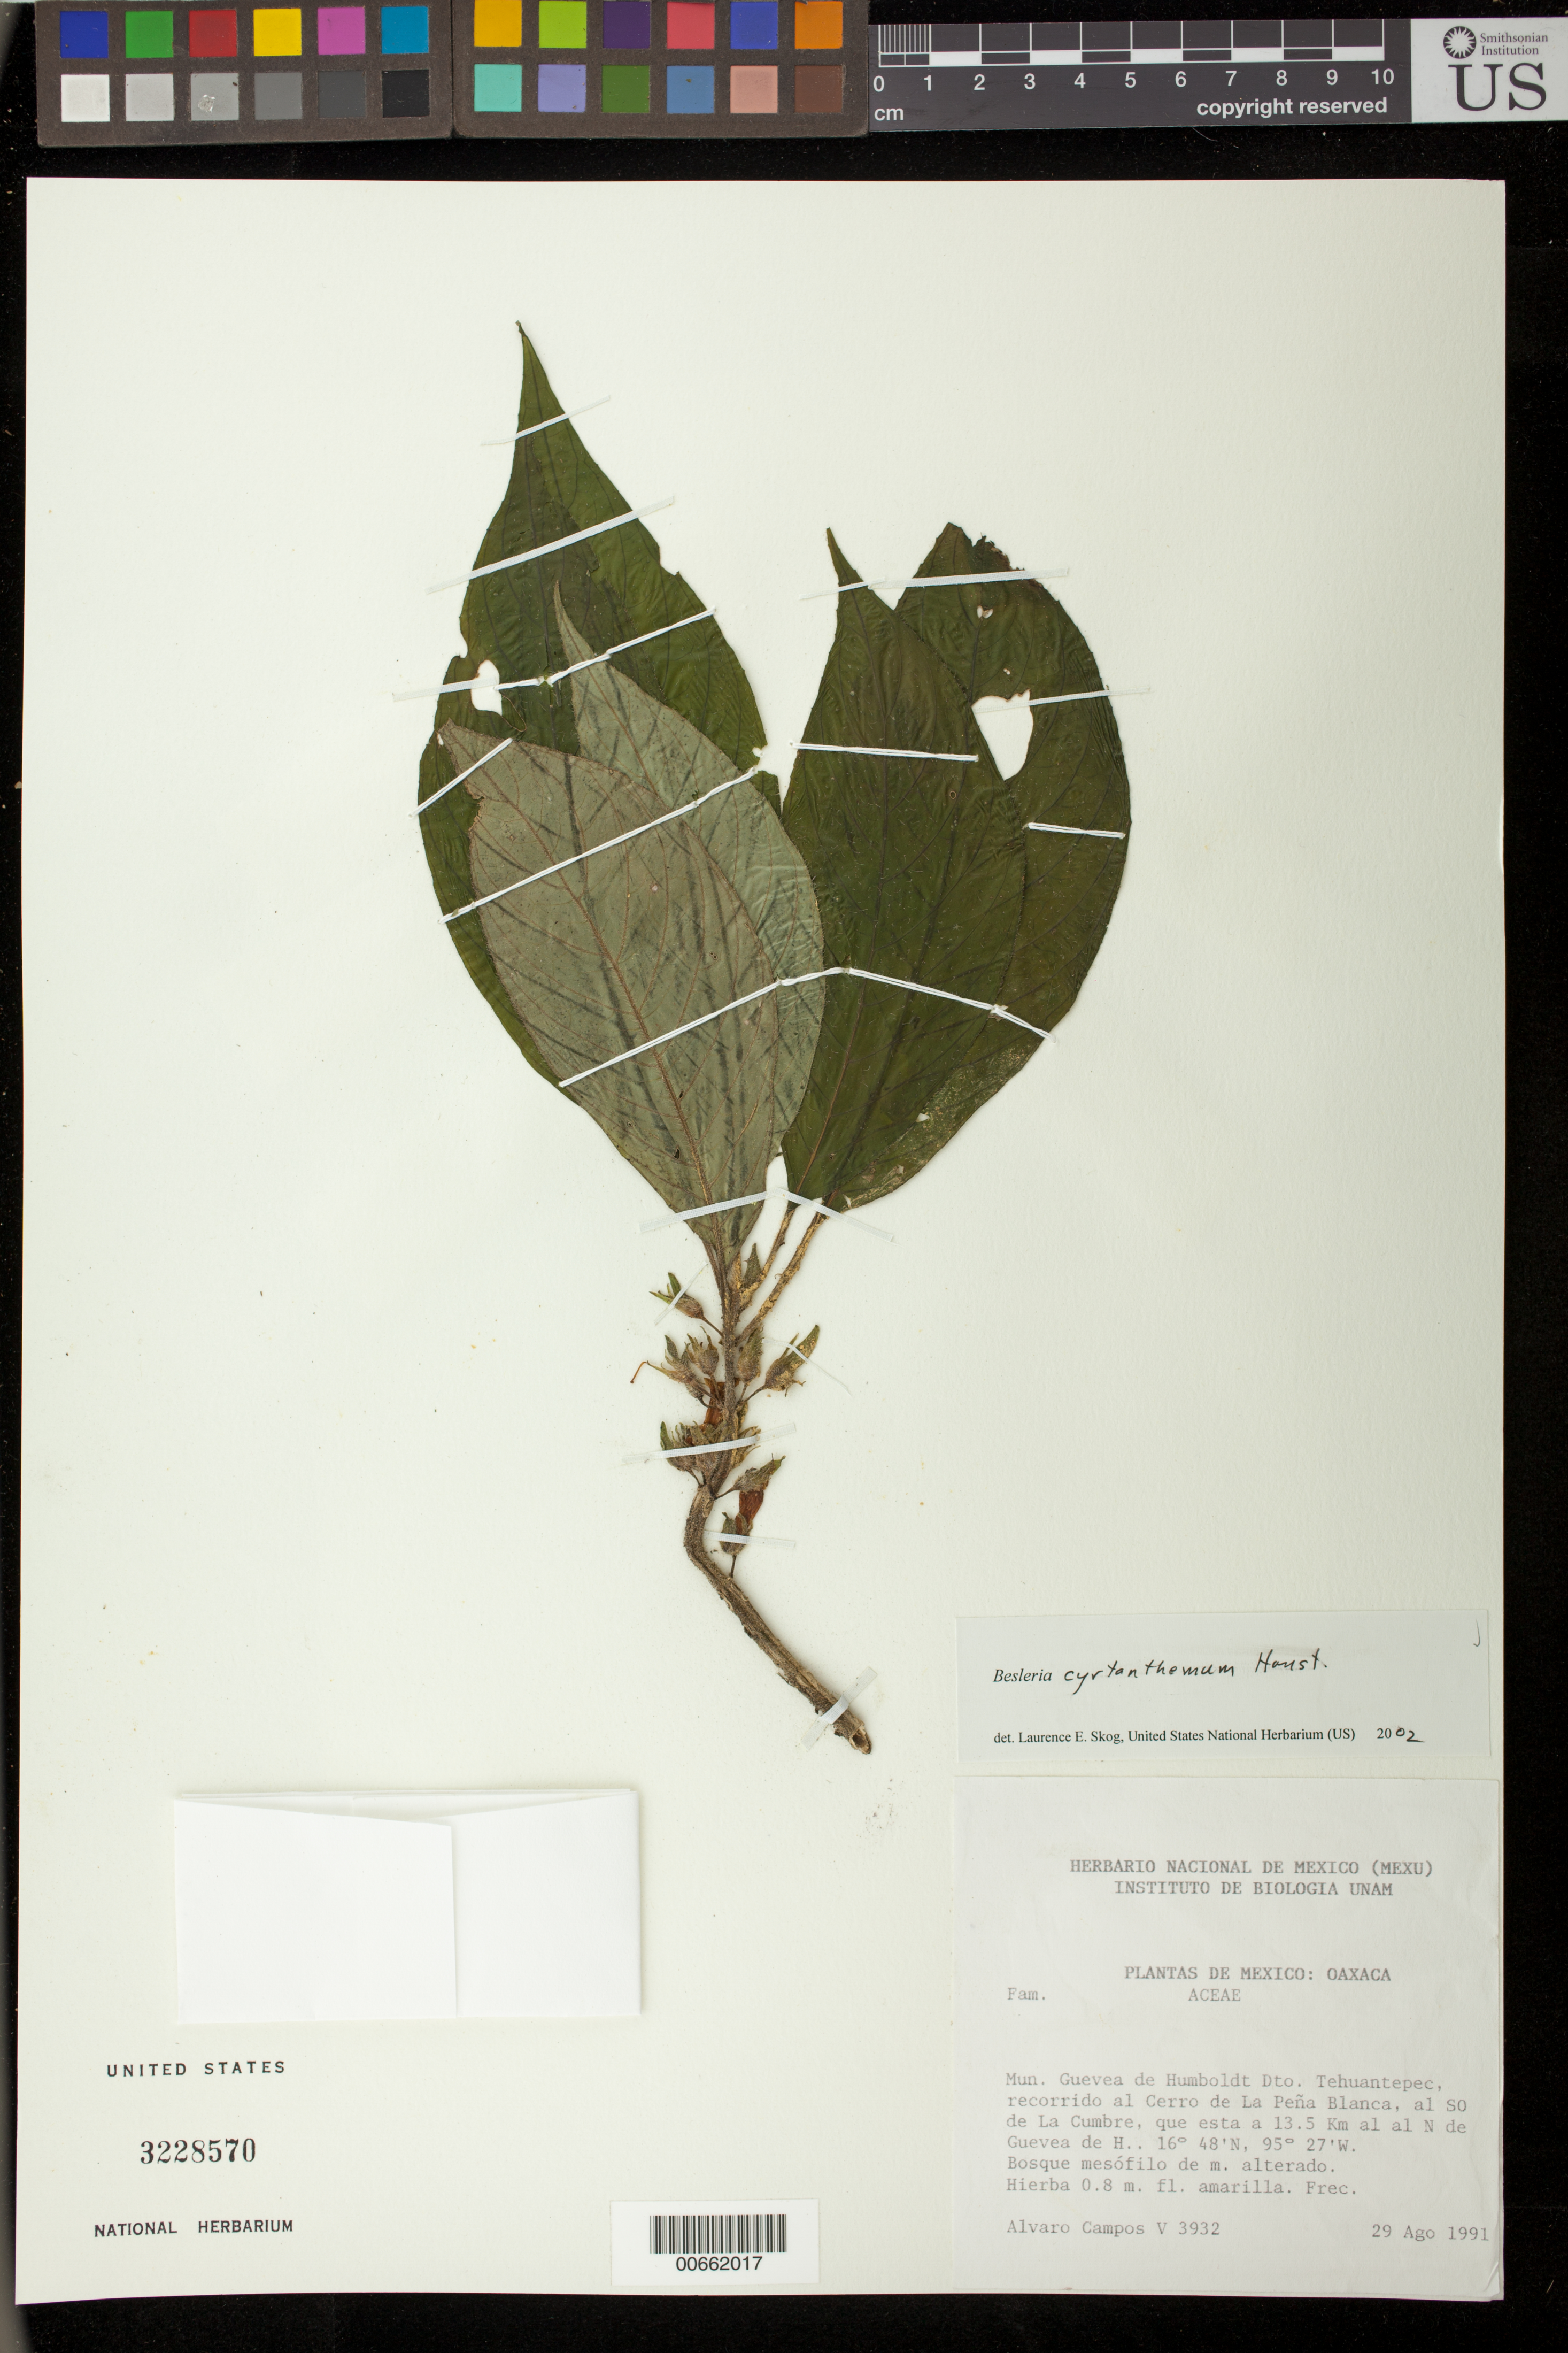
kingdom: Plantae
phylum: Tracheophyta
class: Magnoliopsida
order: Lamiales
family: Gesneriaceae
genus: Besleria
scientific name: Besleria cyrtanthemum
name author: Hanst.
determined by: Skog, Laurence E.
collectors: A. Campos V.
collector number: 3932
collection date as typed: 29 Aug 1991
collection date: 1991-08-29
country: Mexico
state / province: Oaxaca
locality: Mun. Guevea de Humboldt, Dto. Tehuantepec, recorrido al Cerro de La Peña Blanca, al SO de La Cumbre, que esta a 13.5 km al N de Guevea de H.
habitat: Bosque mesófilo de m. alterado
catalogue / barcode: US 3228570